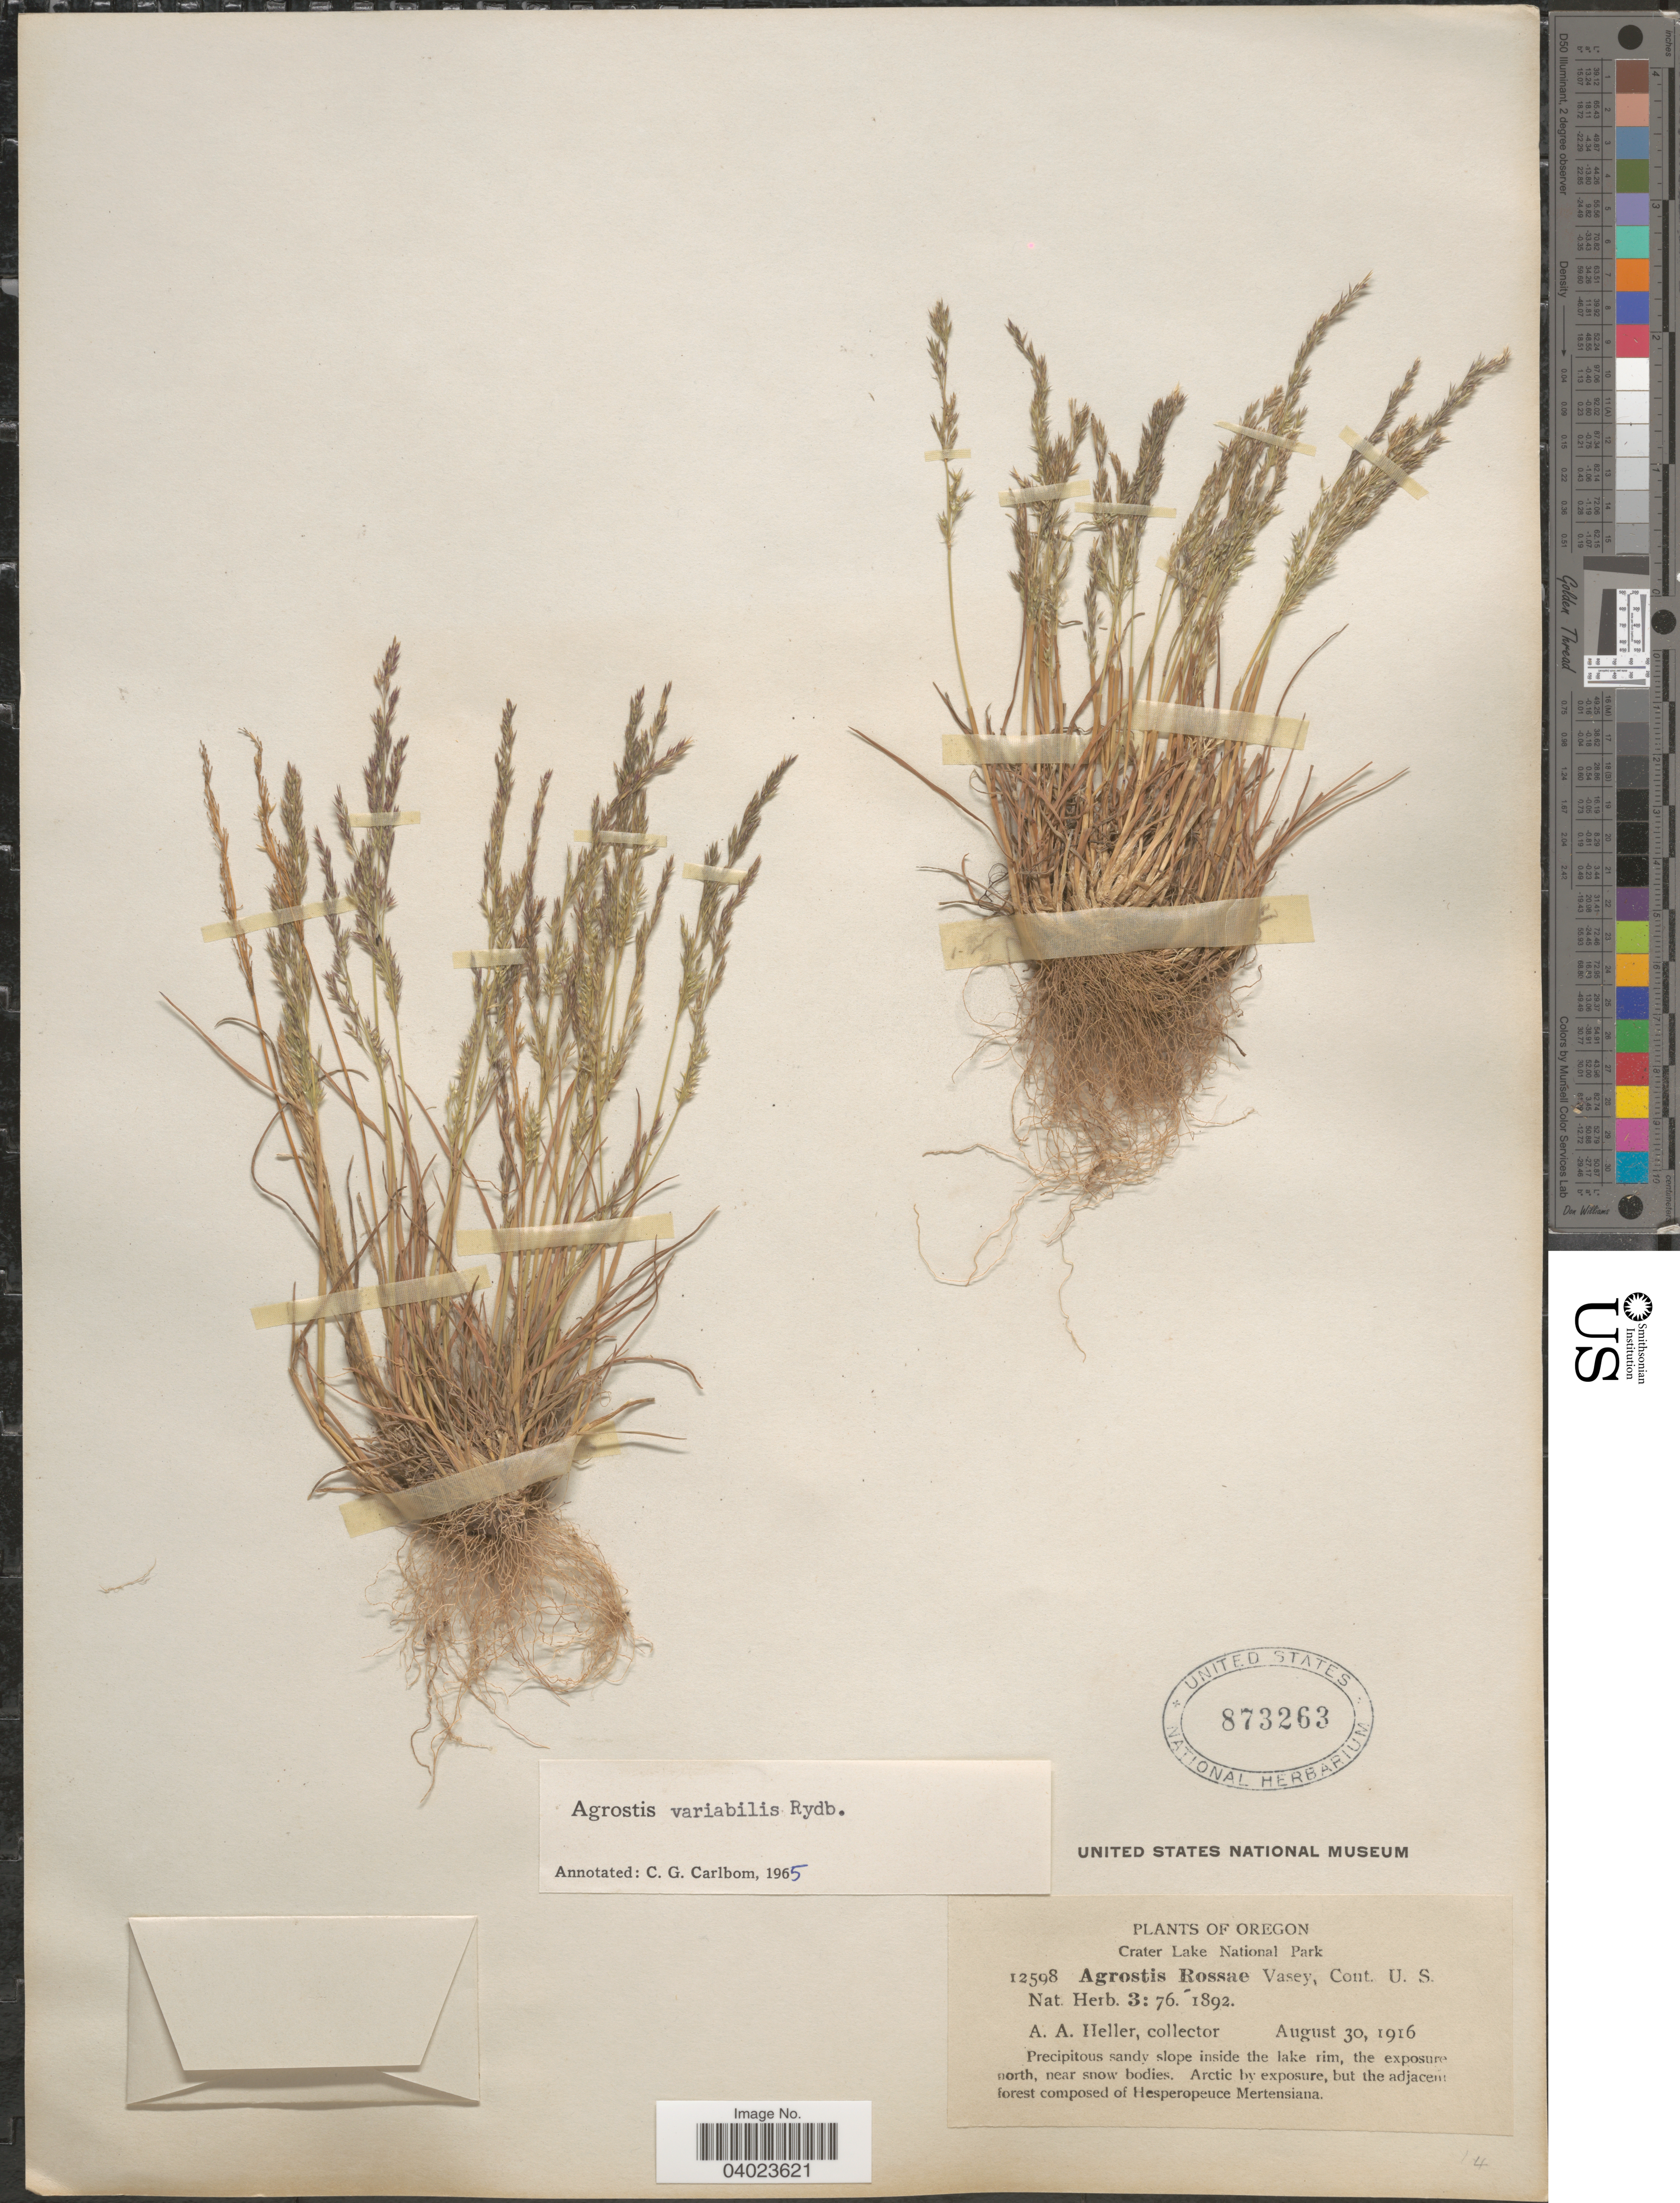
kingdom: Plantae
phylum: Tracheophyta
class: Liliopsida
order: Poales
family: Poaceae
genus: Agrostis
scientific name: Agrostis variabilis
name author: Rydb.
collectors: A. A. Heller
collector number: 12598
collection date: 1916-08-30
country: United States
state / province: Oregon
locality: Crater Lake National Park. Precipitous sandy slope inside the lake rim, the exposure north, near snow bodies.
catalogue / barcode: US 873263